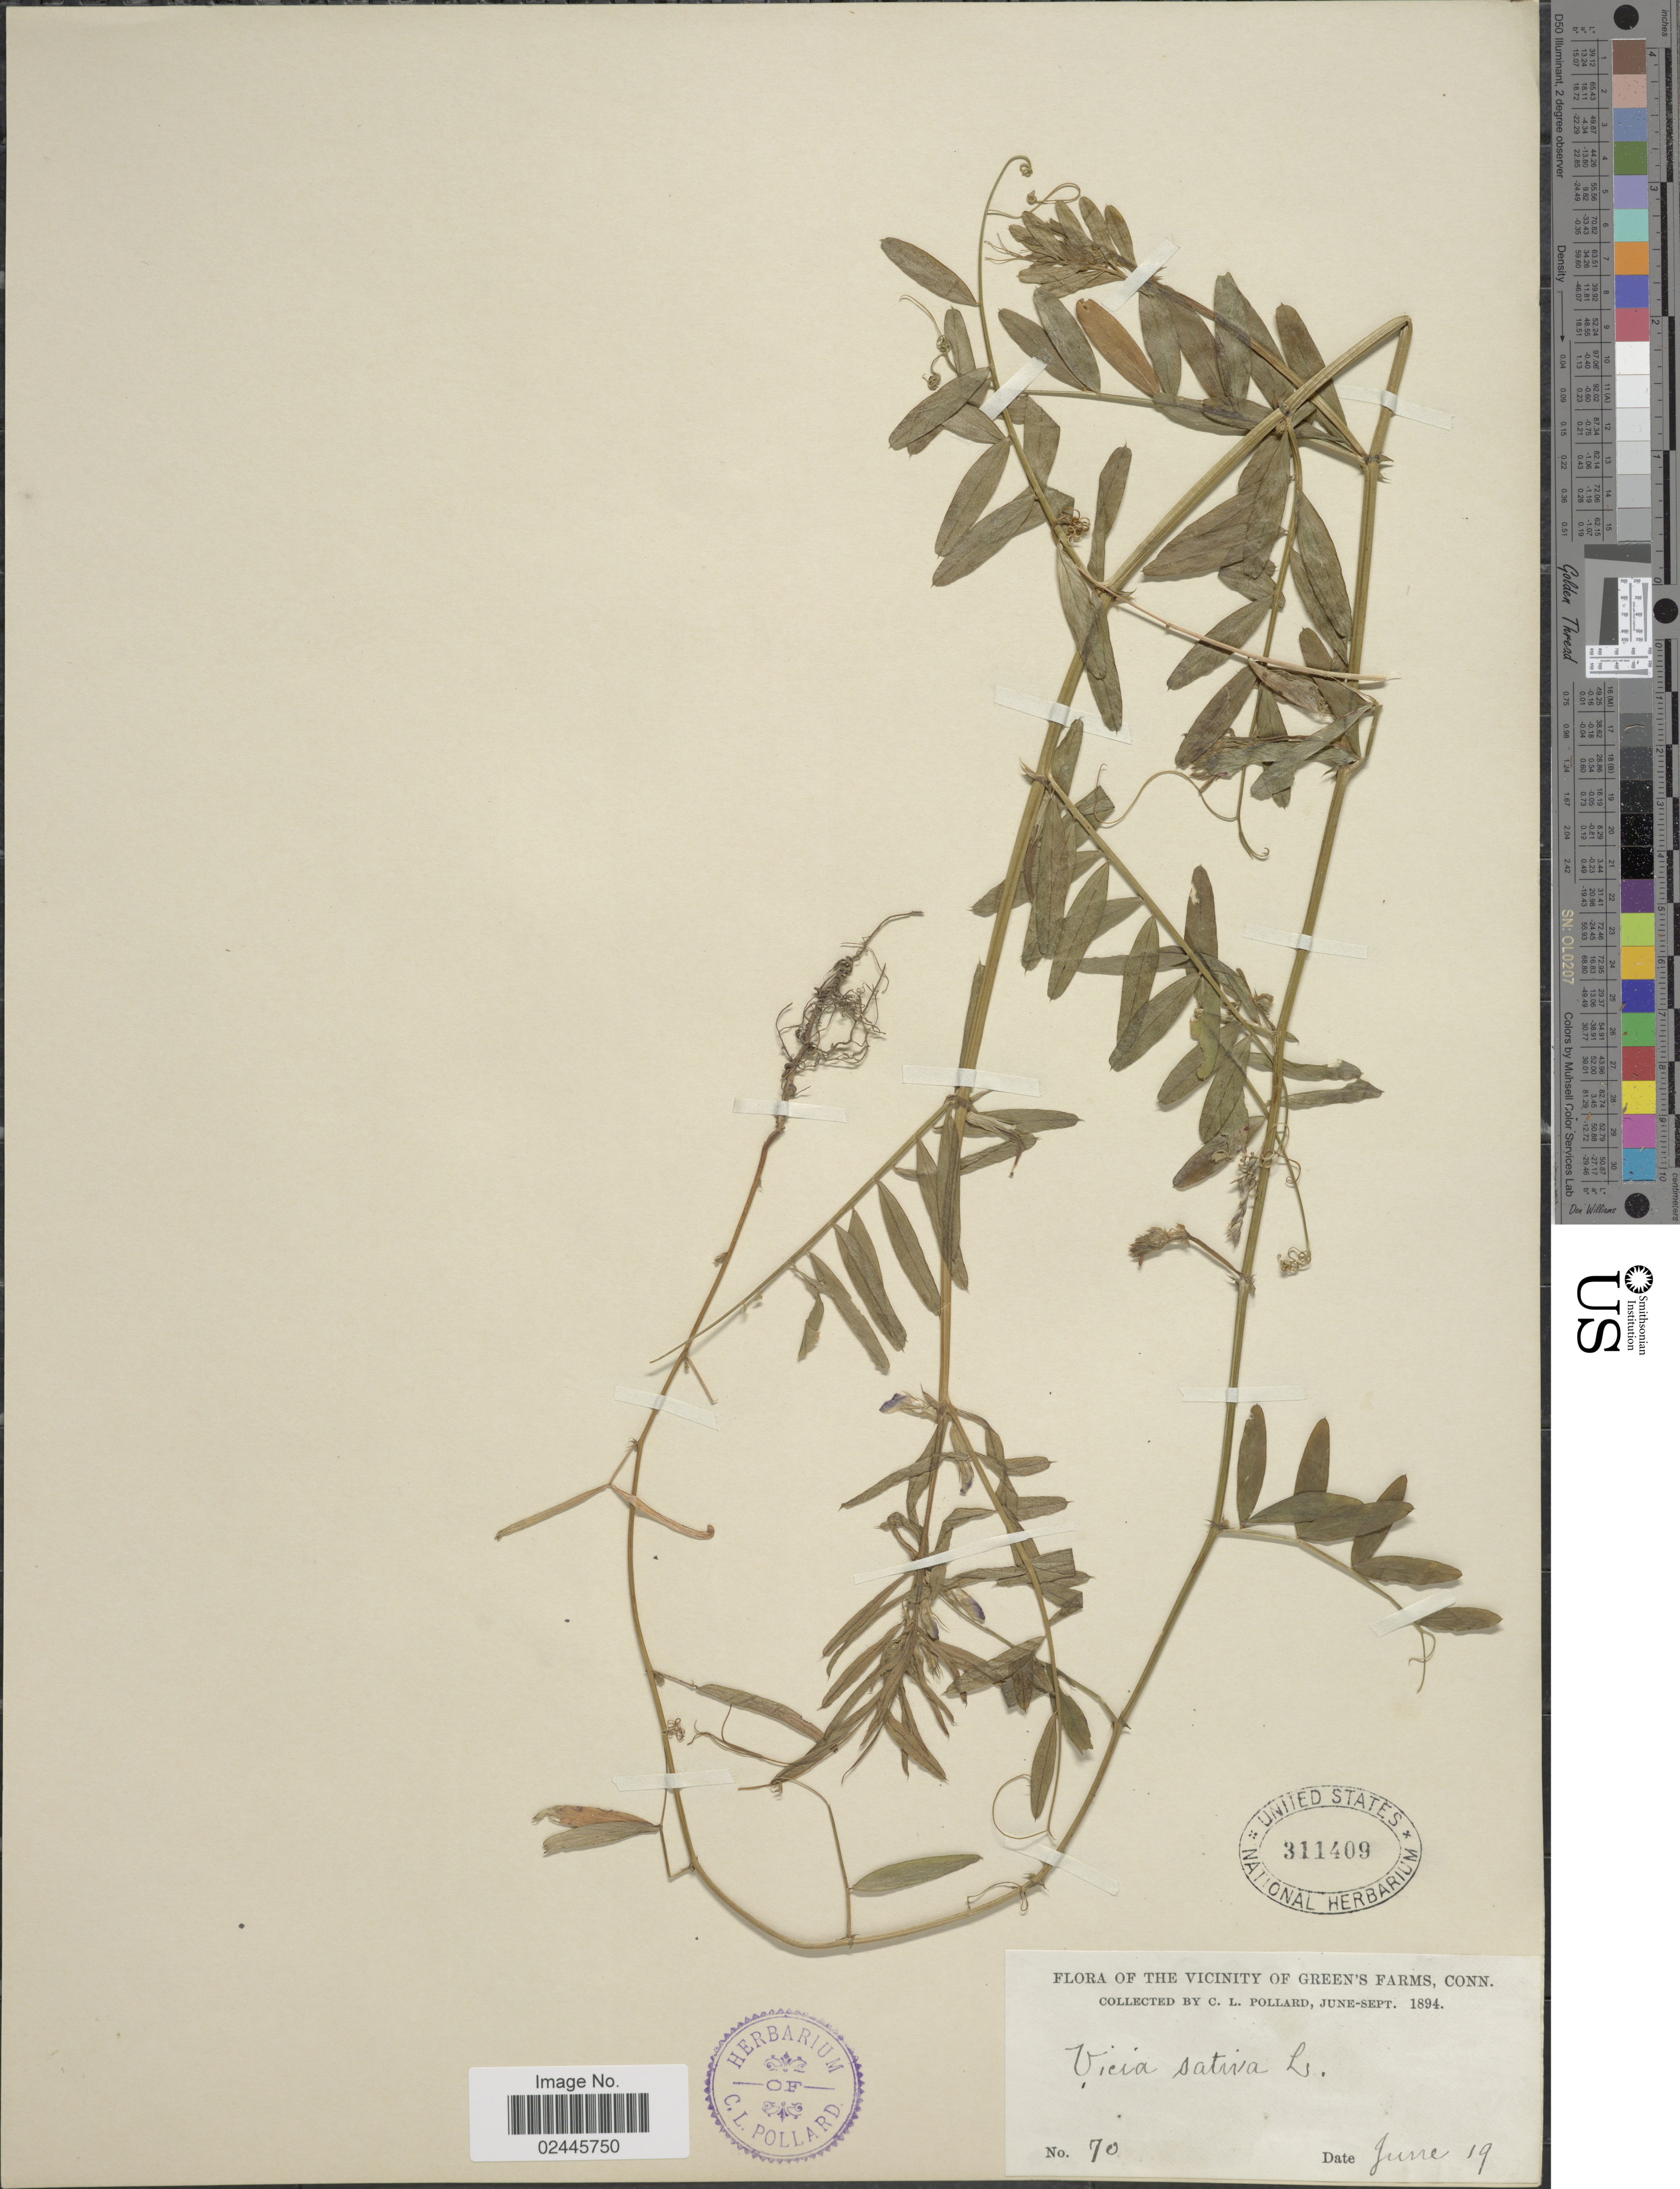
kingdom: Plantae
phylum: Tracheophyta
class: Magnoliopsida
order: Fabales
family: Fabaceae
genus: Vicia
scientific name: Vicia angustifolia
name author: L.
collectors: C. L. Pollard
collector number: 70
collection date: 1894-06-19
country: United States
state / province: Connecticut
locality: Vicinity of Green's Farms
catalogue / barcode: US 311409